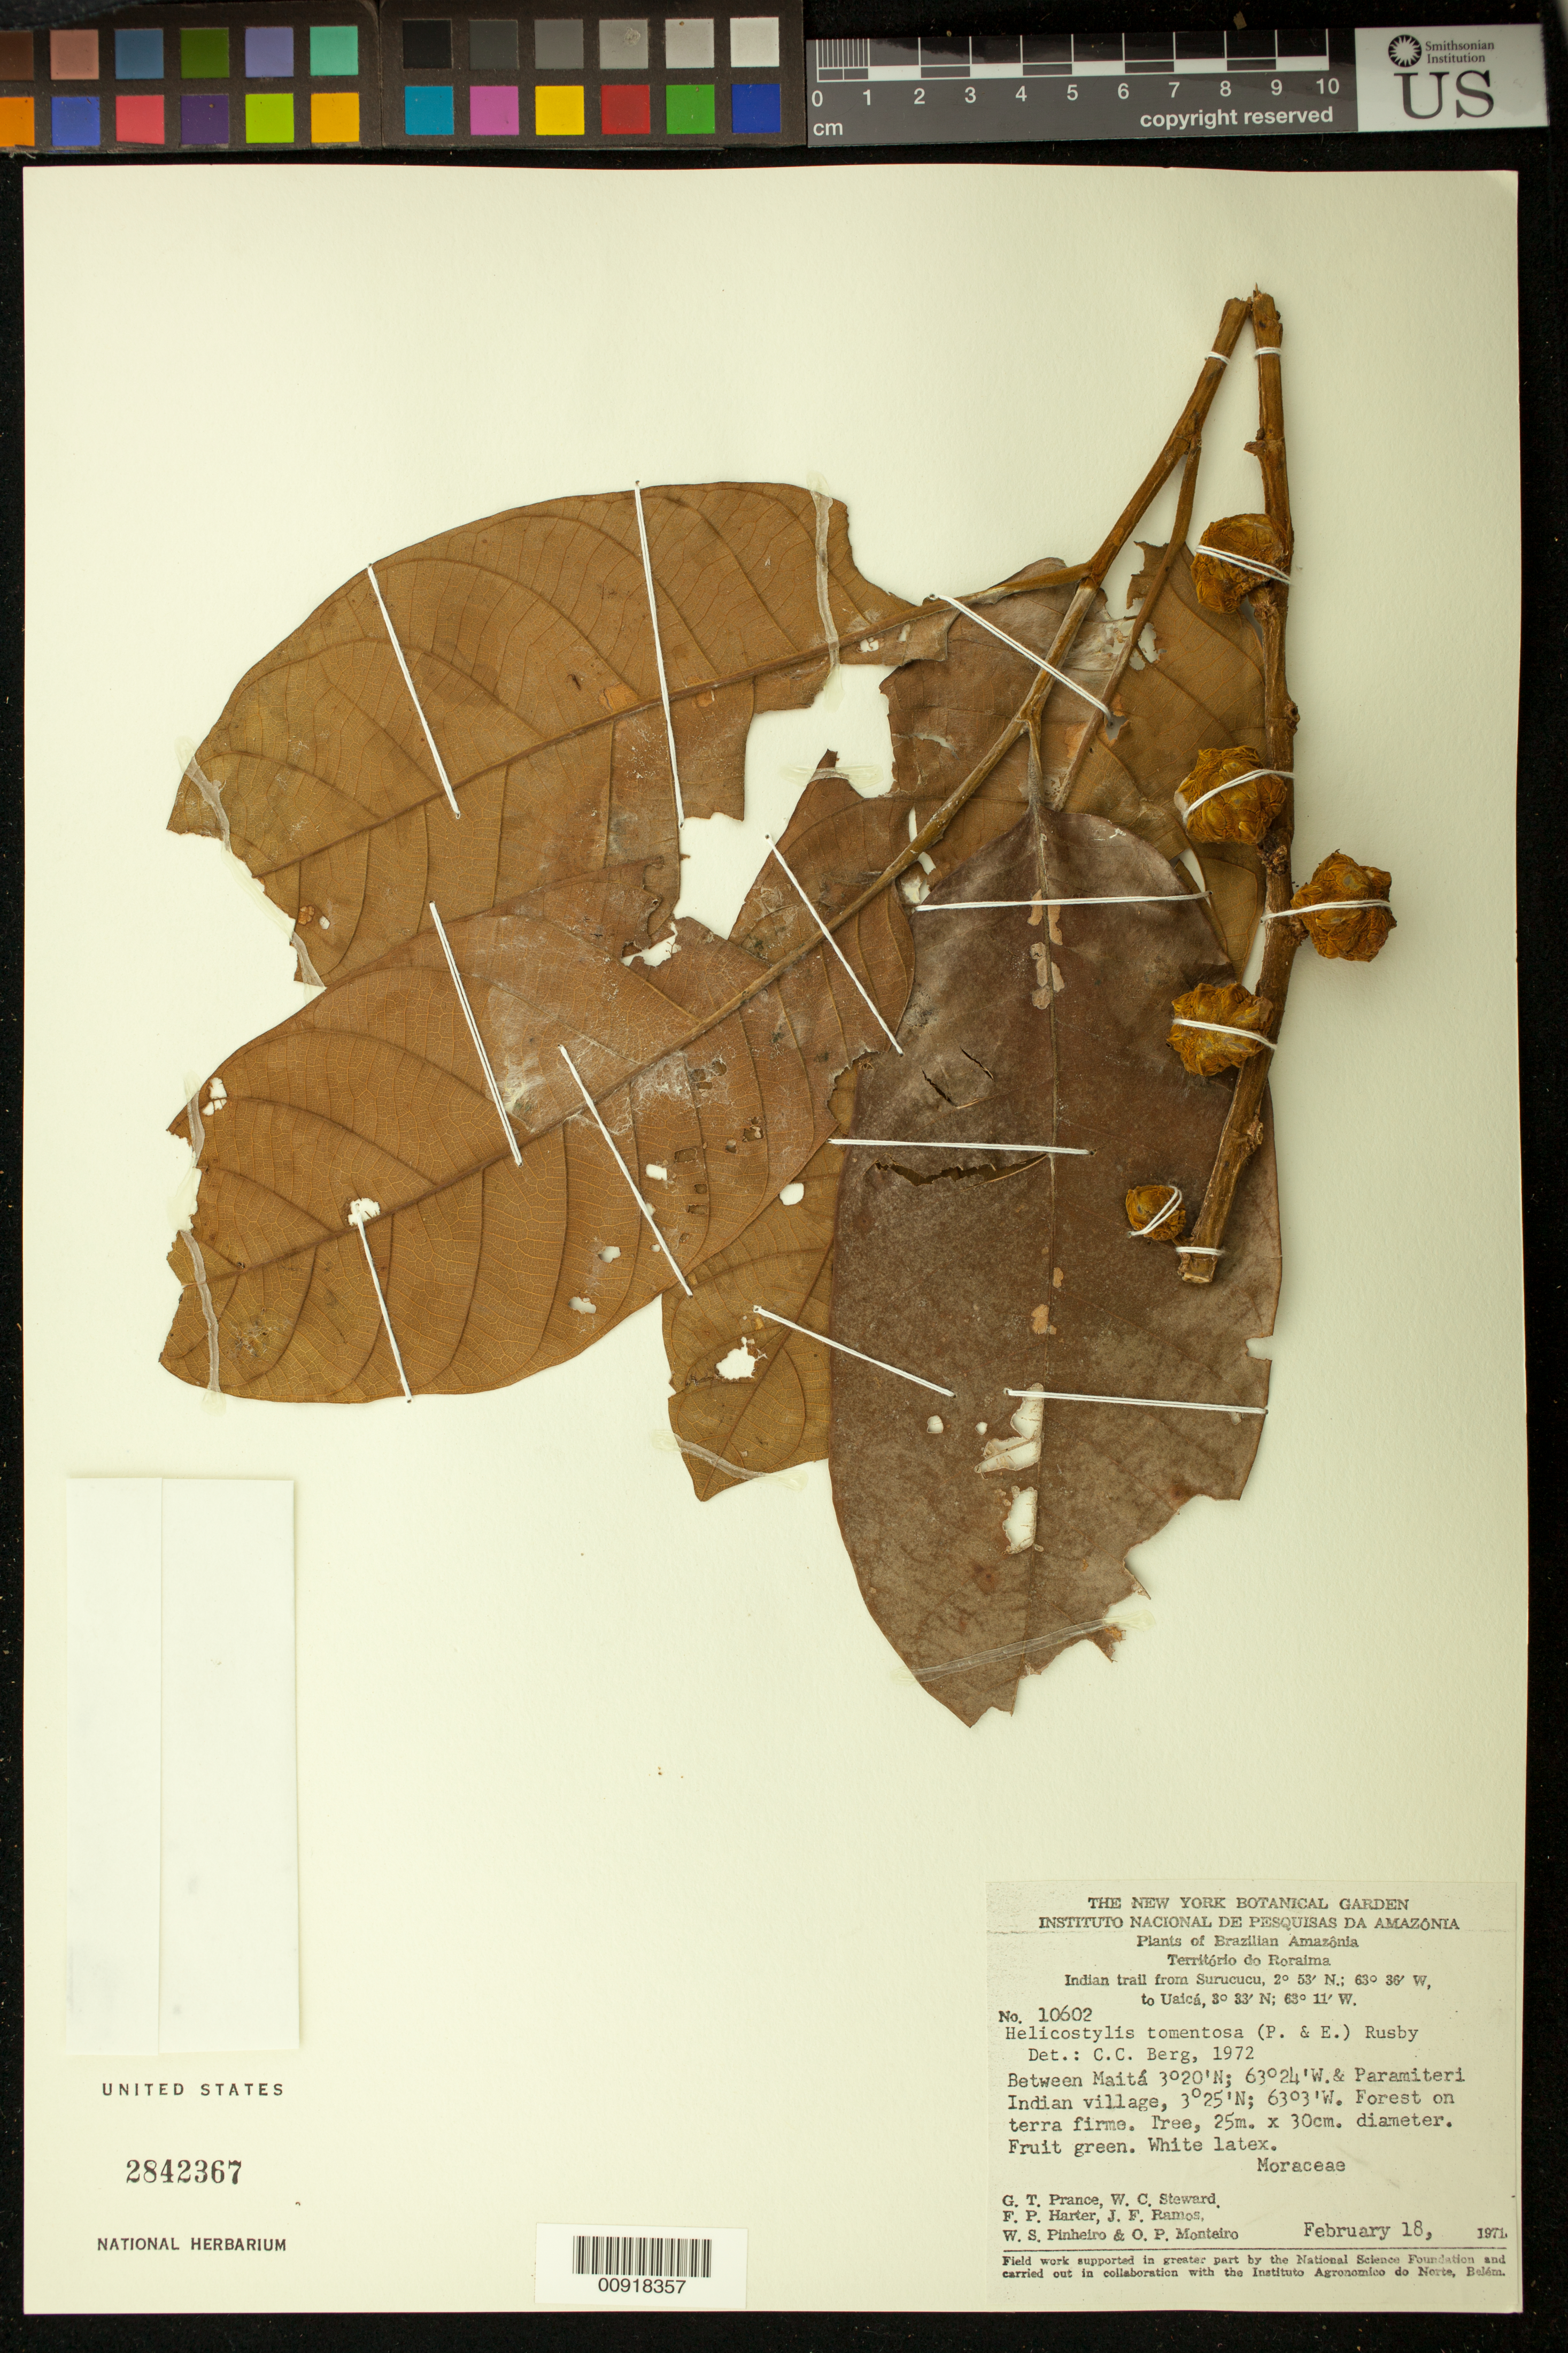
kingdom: Plantae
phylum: Tracheophyta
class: Magnoliopsida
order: Rosales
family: Moraceae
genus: Helicostylis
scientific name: Helicostylis tomentosa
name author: (Poepp. & Endl.) Rusby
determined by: Berg, C. C.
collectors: G. T. Prance, W. C. Steward, F. P. Harter, J. F. Ramos, W. S. Pinheiro & O. P. Monteiro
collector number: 10602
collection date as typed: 18-Feb-71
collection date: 1971-02-18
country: Brazil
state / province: Roraima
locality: Terr. Roraima, between Maitá and Paramiteri Indian village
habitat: Forest on terra firme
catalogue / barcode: US 2842367